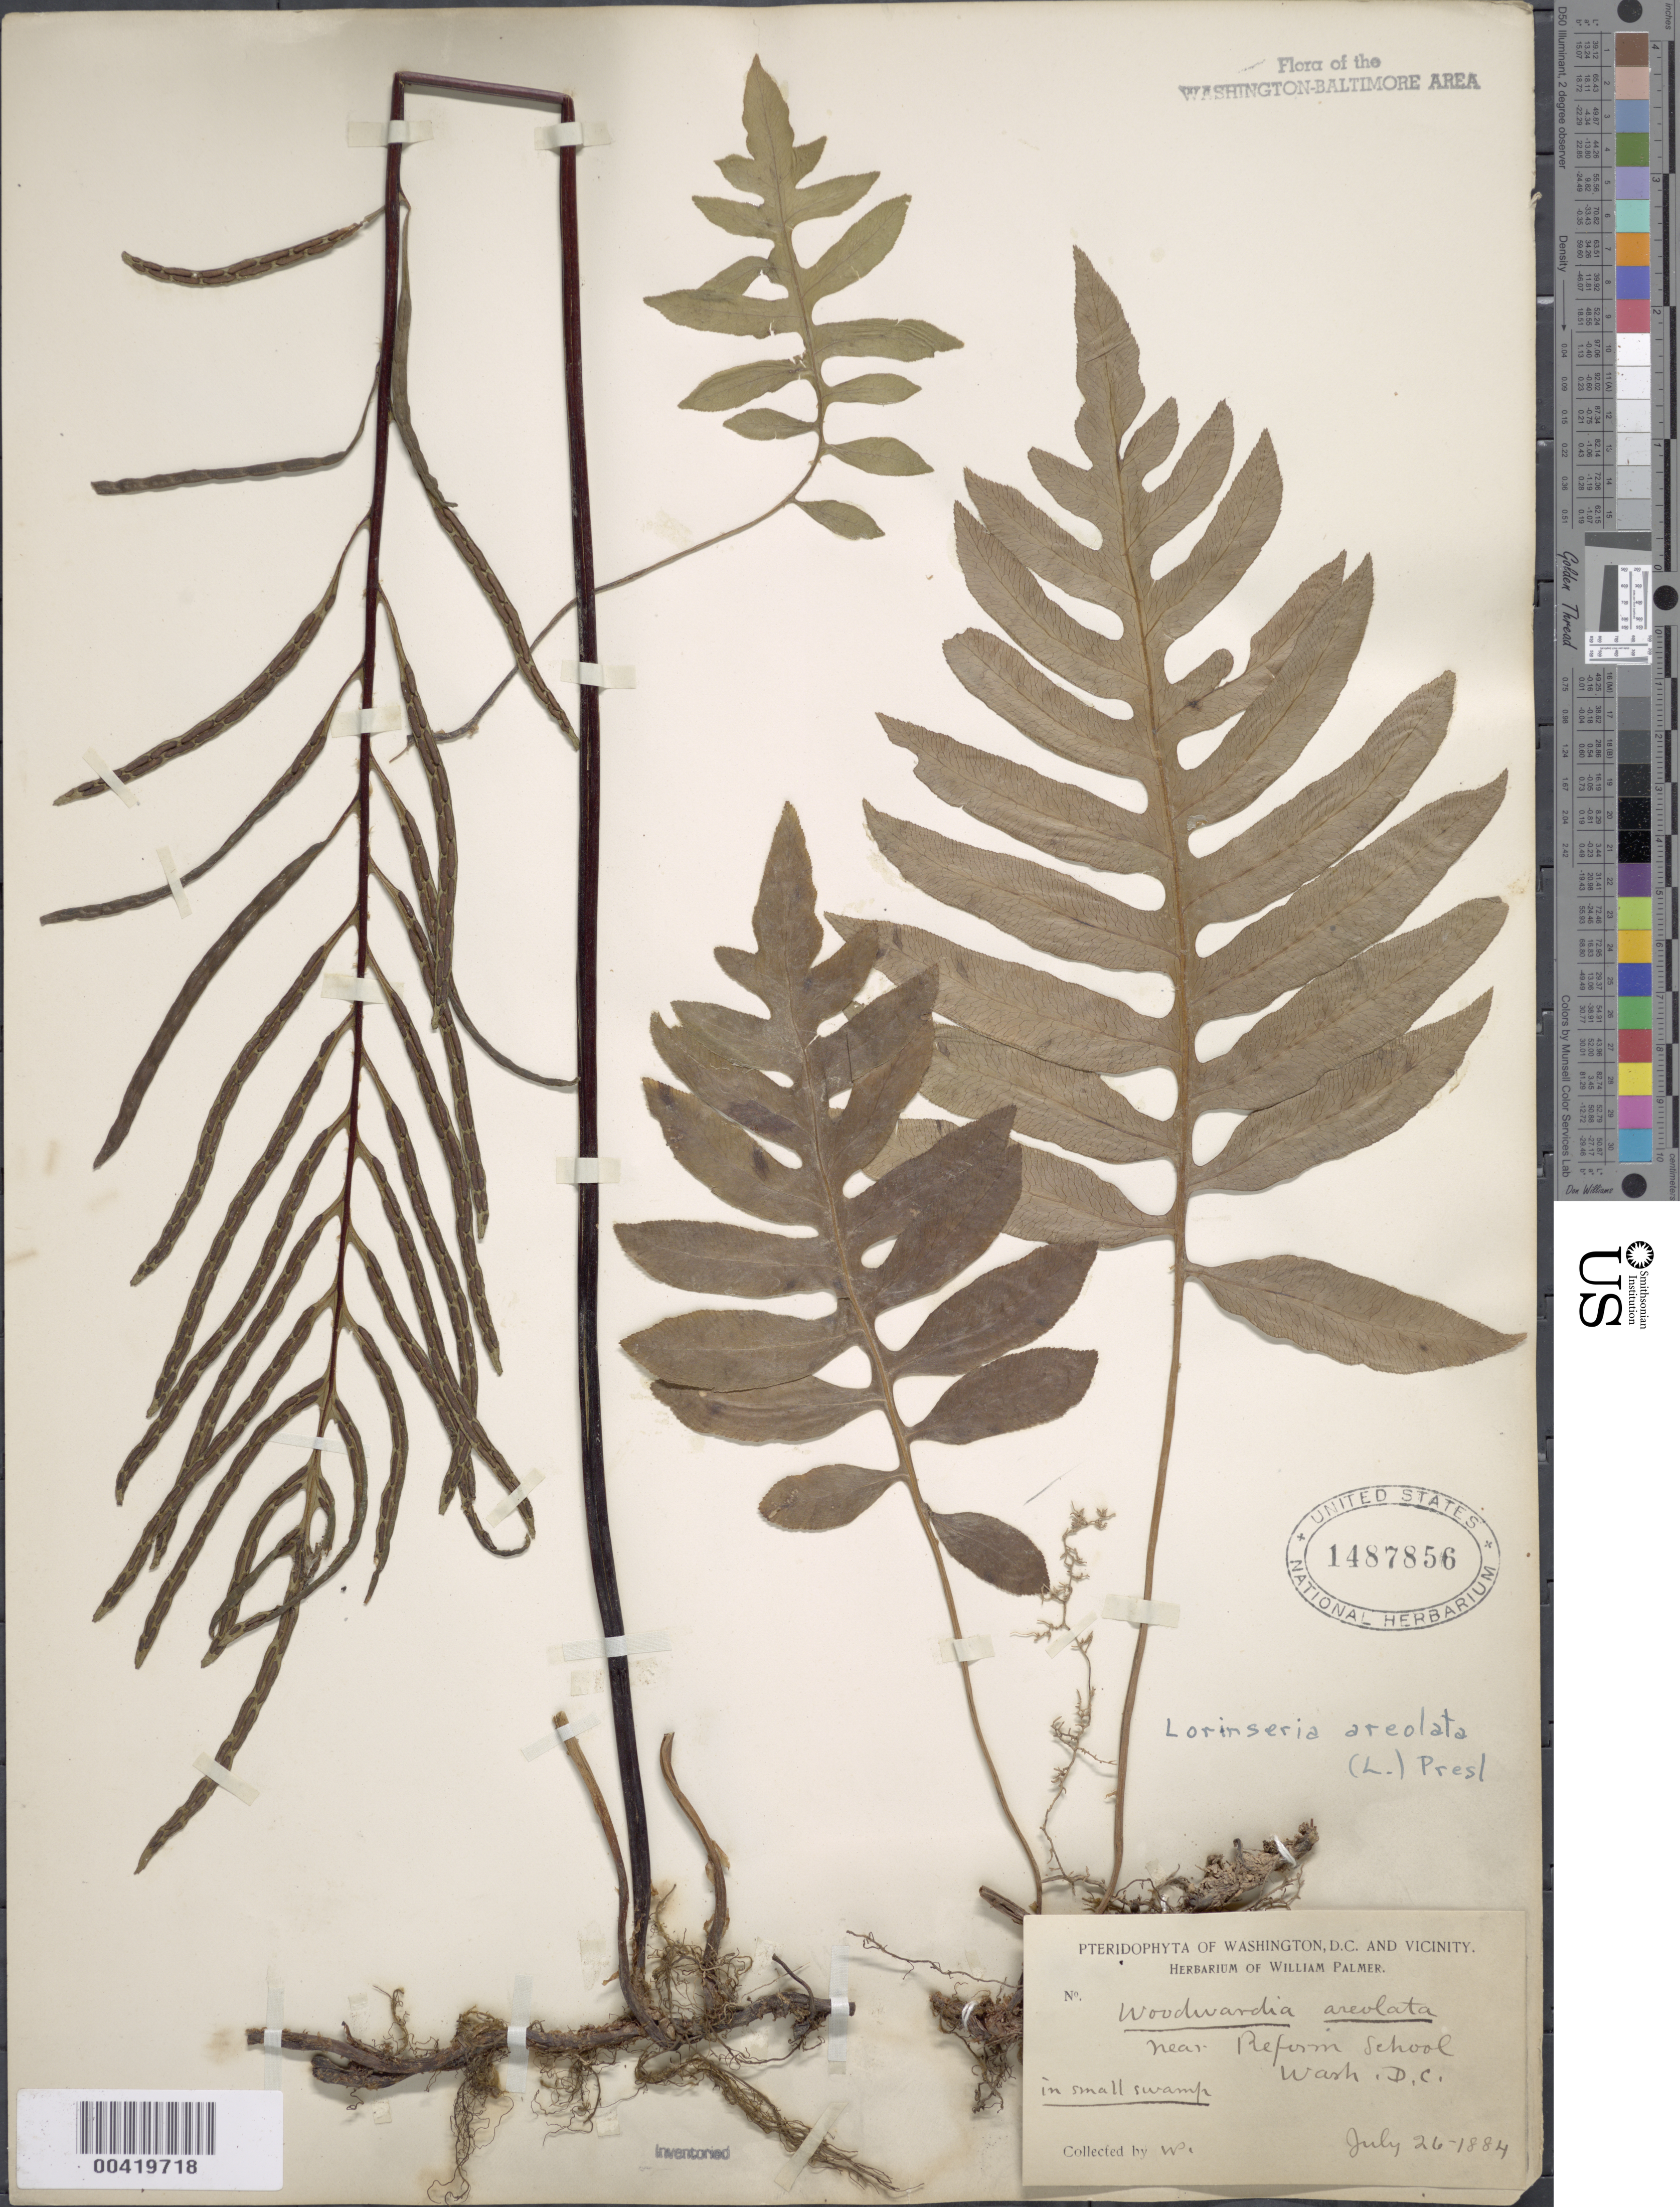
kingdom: Plantae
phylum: Tracheophyta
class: Polypodiopsida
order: Polypodiales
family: Blechnaceae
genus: Woodwardia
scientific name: Woodwardia areolata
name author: (L.) T. Moore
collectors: W. Palmer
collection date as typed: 26 Jul 1884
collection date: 1884-07-26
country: United States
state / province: District of Columbia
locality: Near Reform School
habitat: In small swamp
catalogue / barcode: US 1487856